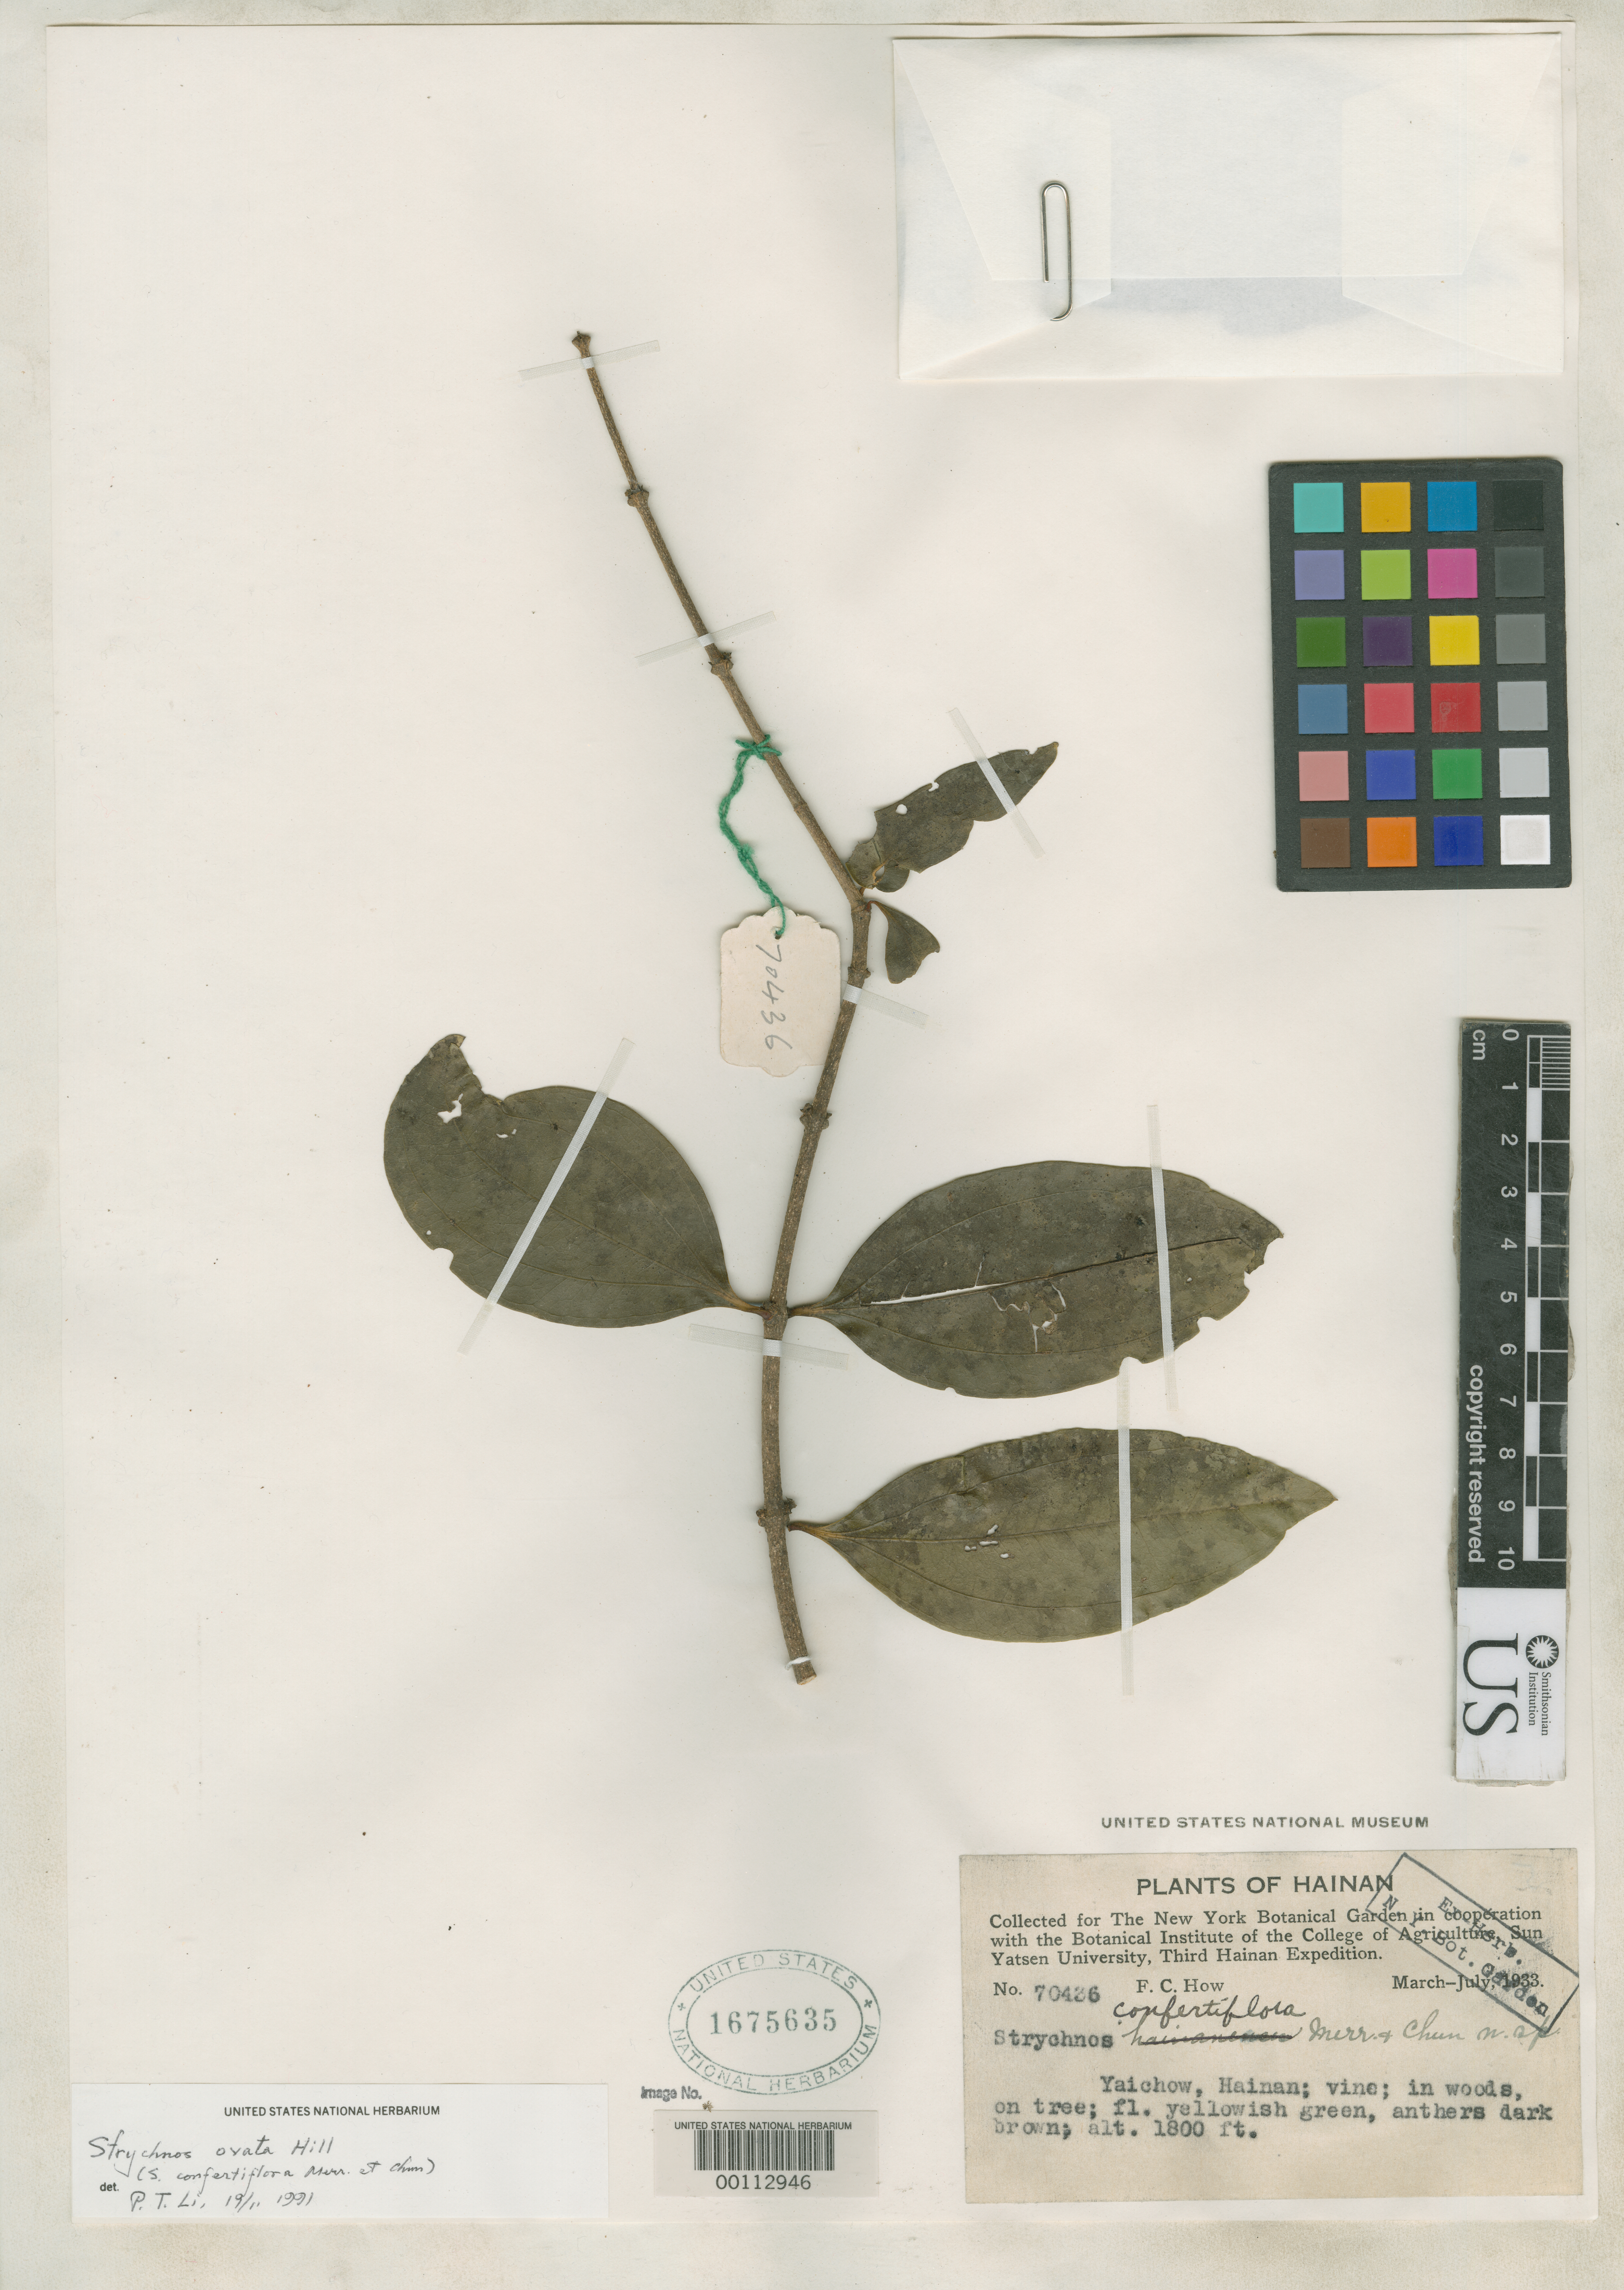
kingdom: Plantae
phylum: Tracheophyta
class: Magnoliopsida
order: Gentianales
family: Loganiaceae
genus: Strychnos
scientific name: Strychnos confertiflora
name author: Merr. & Chun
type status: Isotype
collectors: F. How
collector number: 70436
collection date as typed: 26 Mar 1933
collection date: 1933-03-26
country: China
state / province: Hainan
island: Hainan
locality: Hainan, Ngai Yuen.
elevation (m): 550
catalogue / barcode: US 1675635